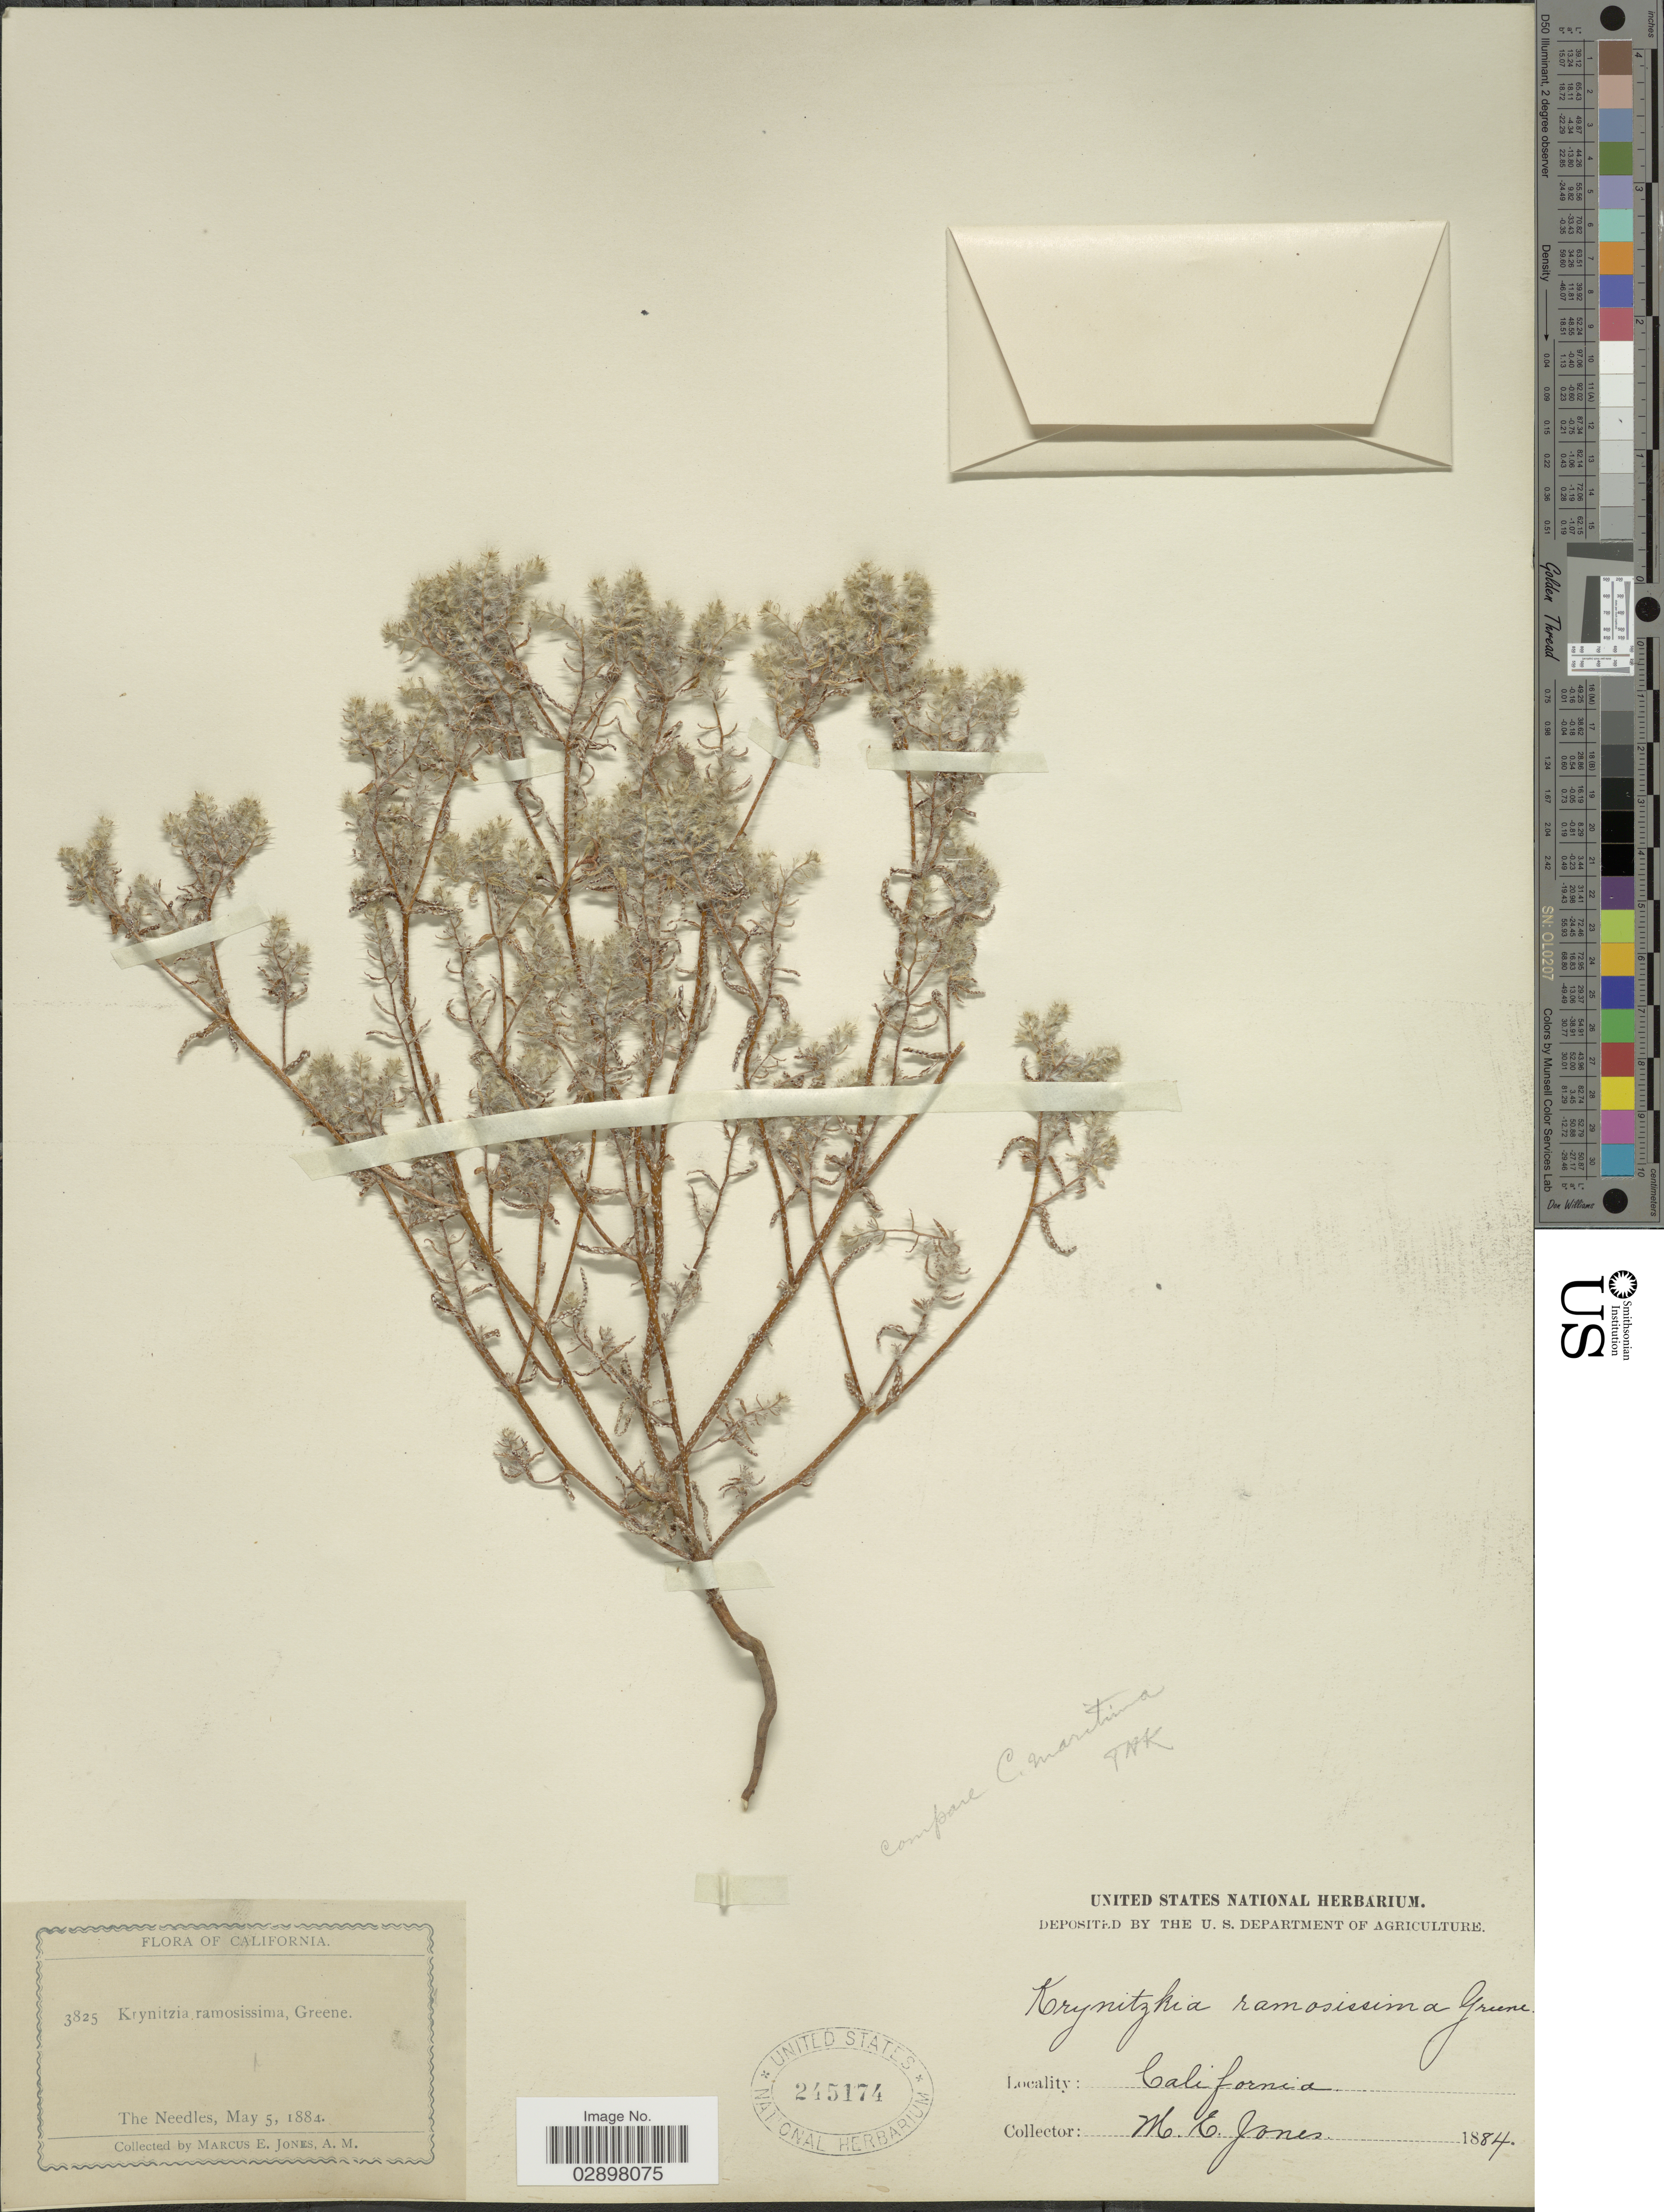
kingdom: Plantae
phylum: Tracheophyta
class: Magnoliopsida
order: Boraginales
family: Boraginaceae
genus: Cryptantha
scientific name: Cryptantha racemosa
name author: (S. Watson) Greene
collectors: M. E. Jones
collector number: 3825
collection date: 1884-05-05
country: United States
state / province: California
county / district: San Bernardino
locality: The Needles.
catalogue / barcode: US 245174